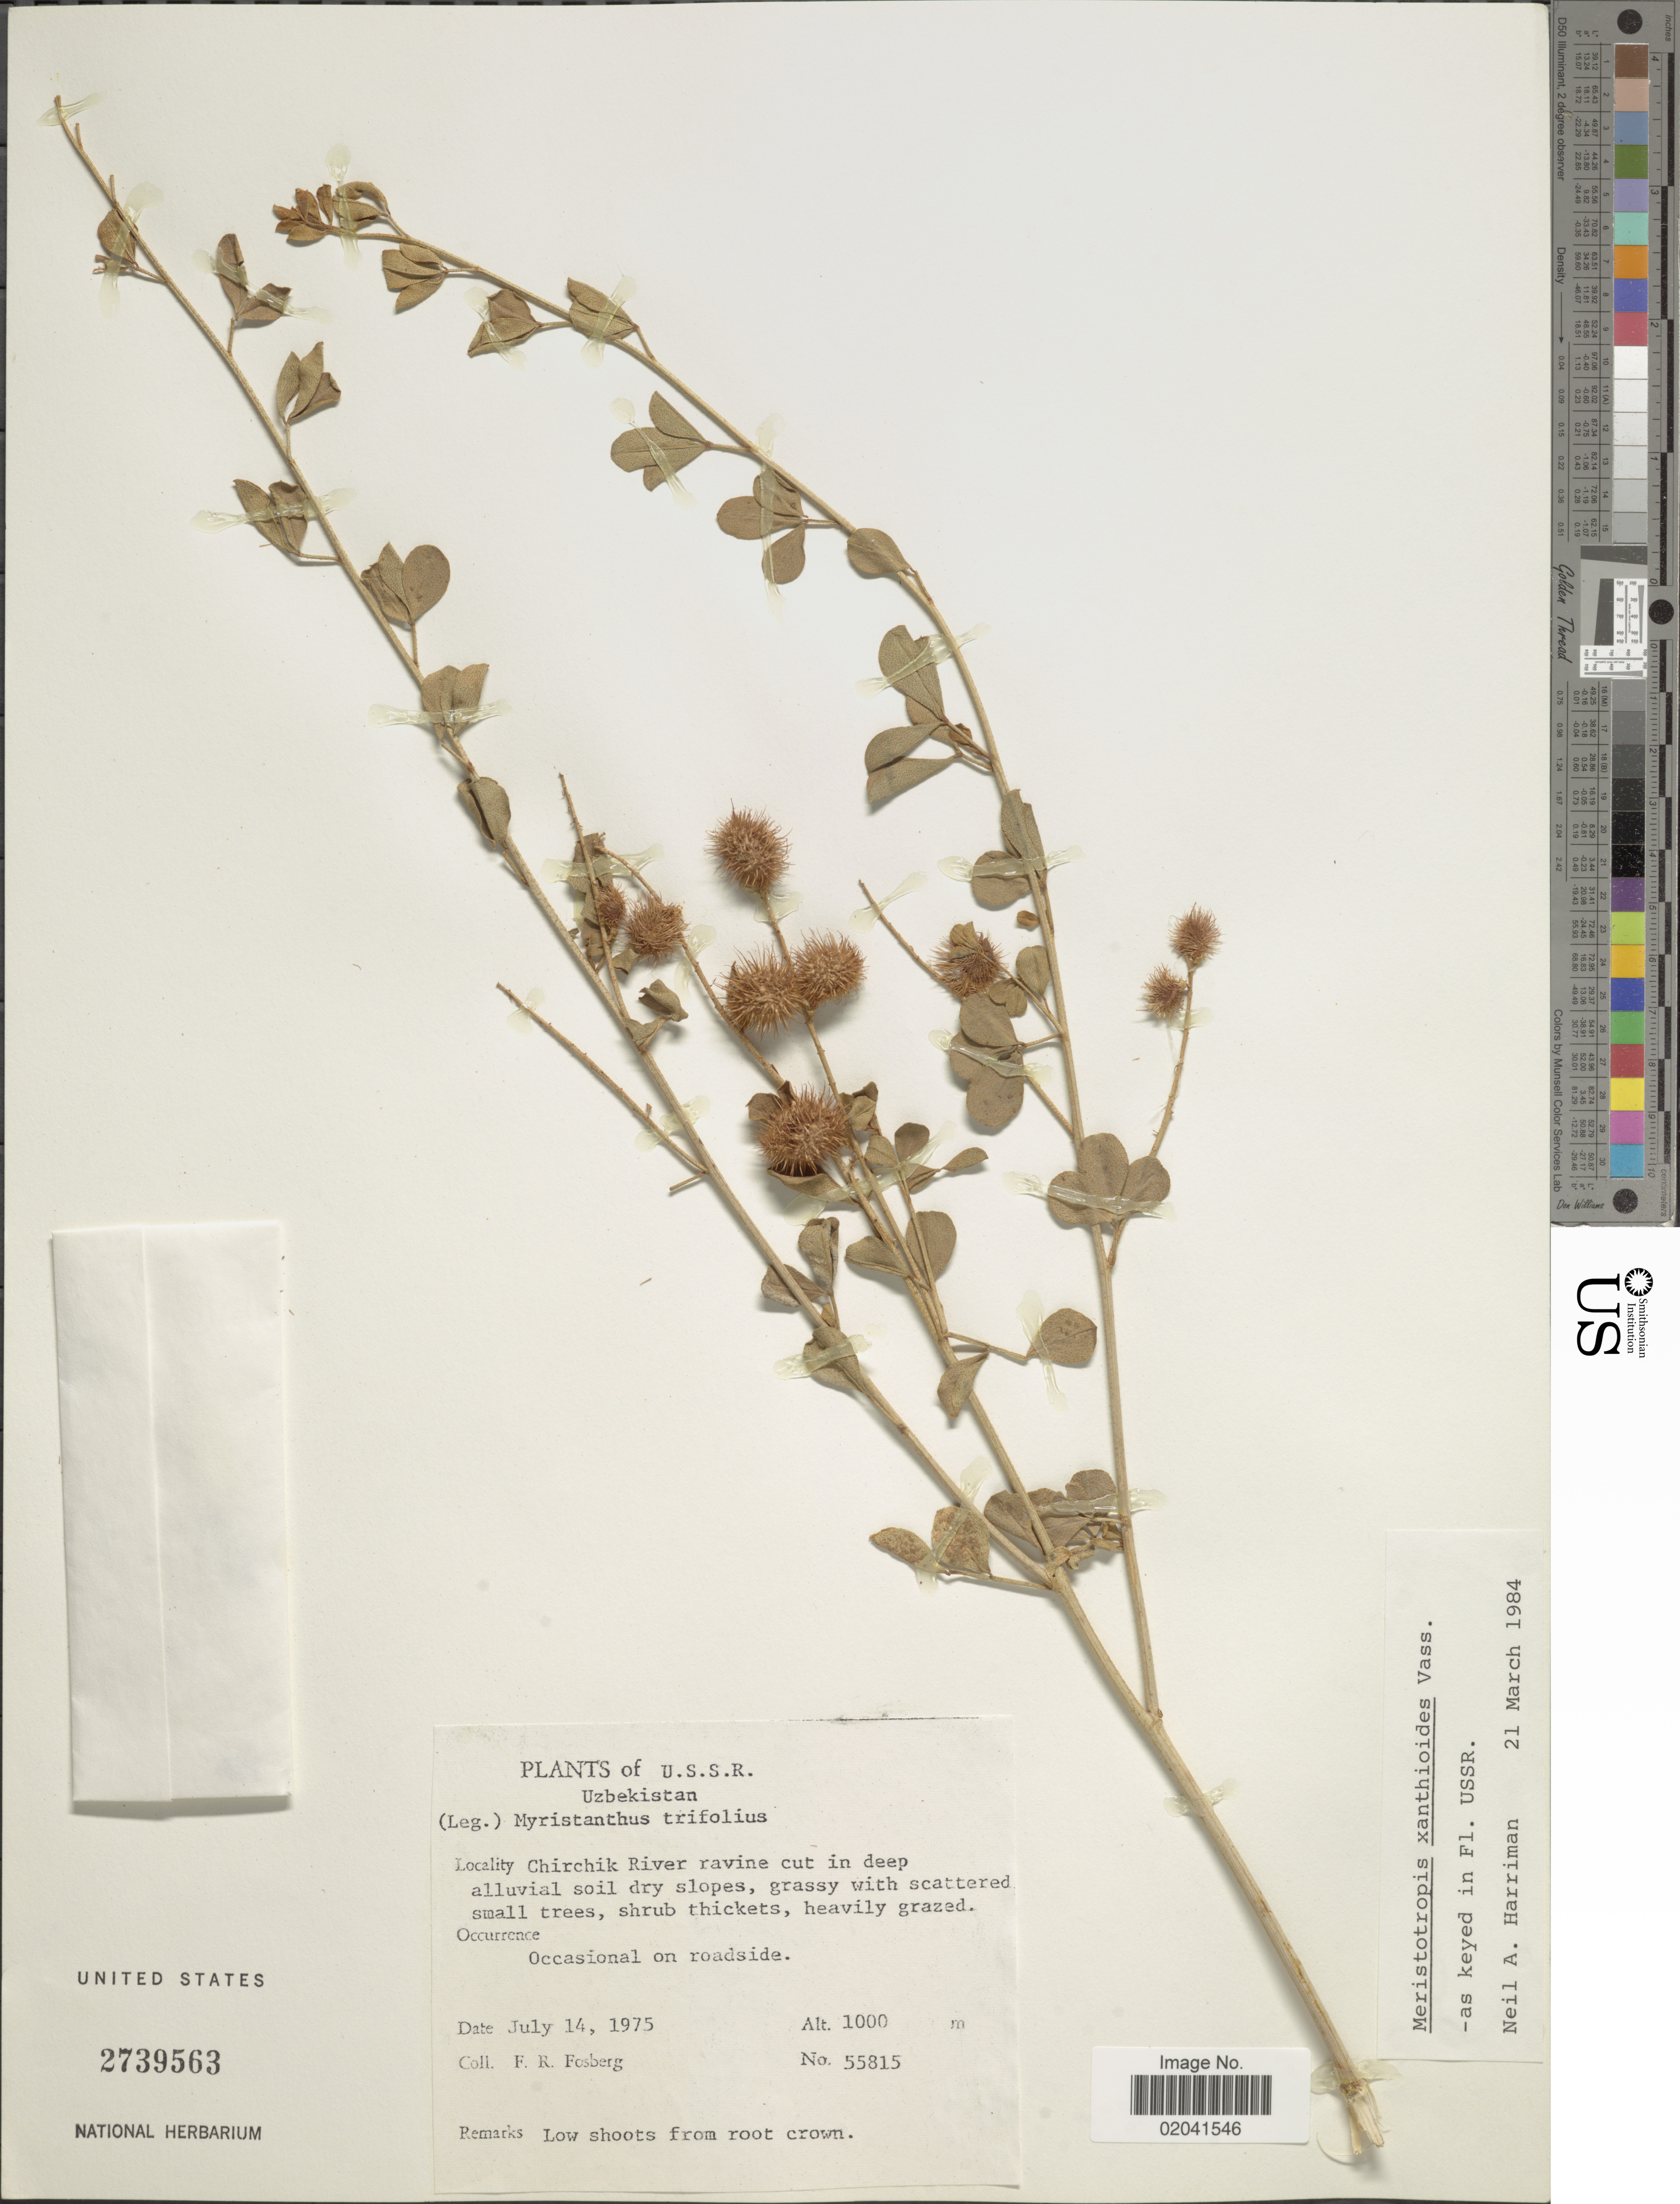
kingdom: Plantae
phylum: Tracheophyta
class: Magnoliopsida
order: Fabales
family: Fabaceae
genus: Glycyrrhiza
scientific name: Glycyrrhiza triphylla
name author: Fisch. & C.A. Mey.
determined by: Strong, Mark T., (BOT), Smithsonian Institution - National Museum of Natural History (UNITED STATES)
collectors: F. R. Fosberg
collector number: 55815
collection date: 1975-07-14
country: Uzbekistan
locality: Uzbekistan, Chirchik River ravine cut in deep alluvial soil dry slopes.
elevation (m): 1000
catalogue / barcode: US 2739563